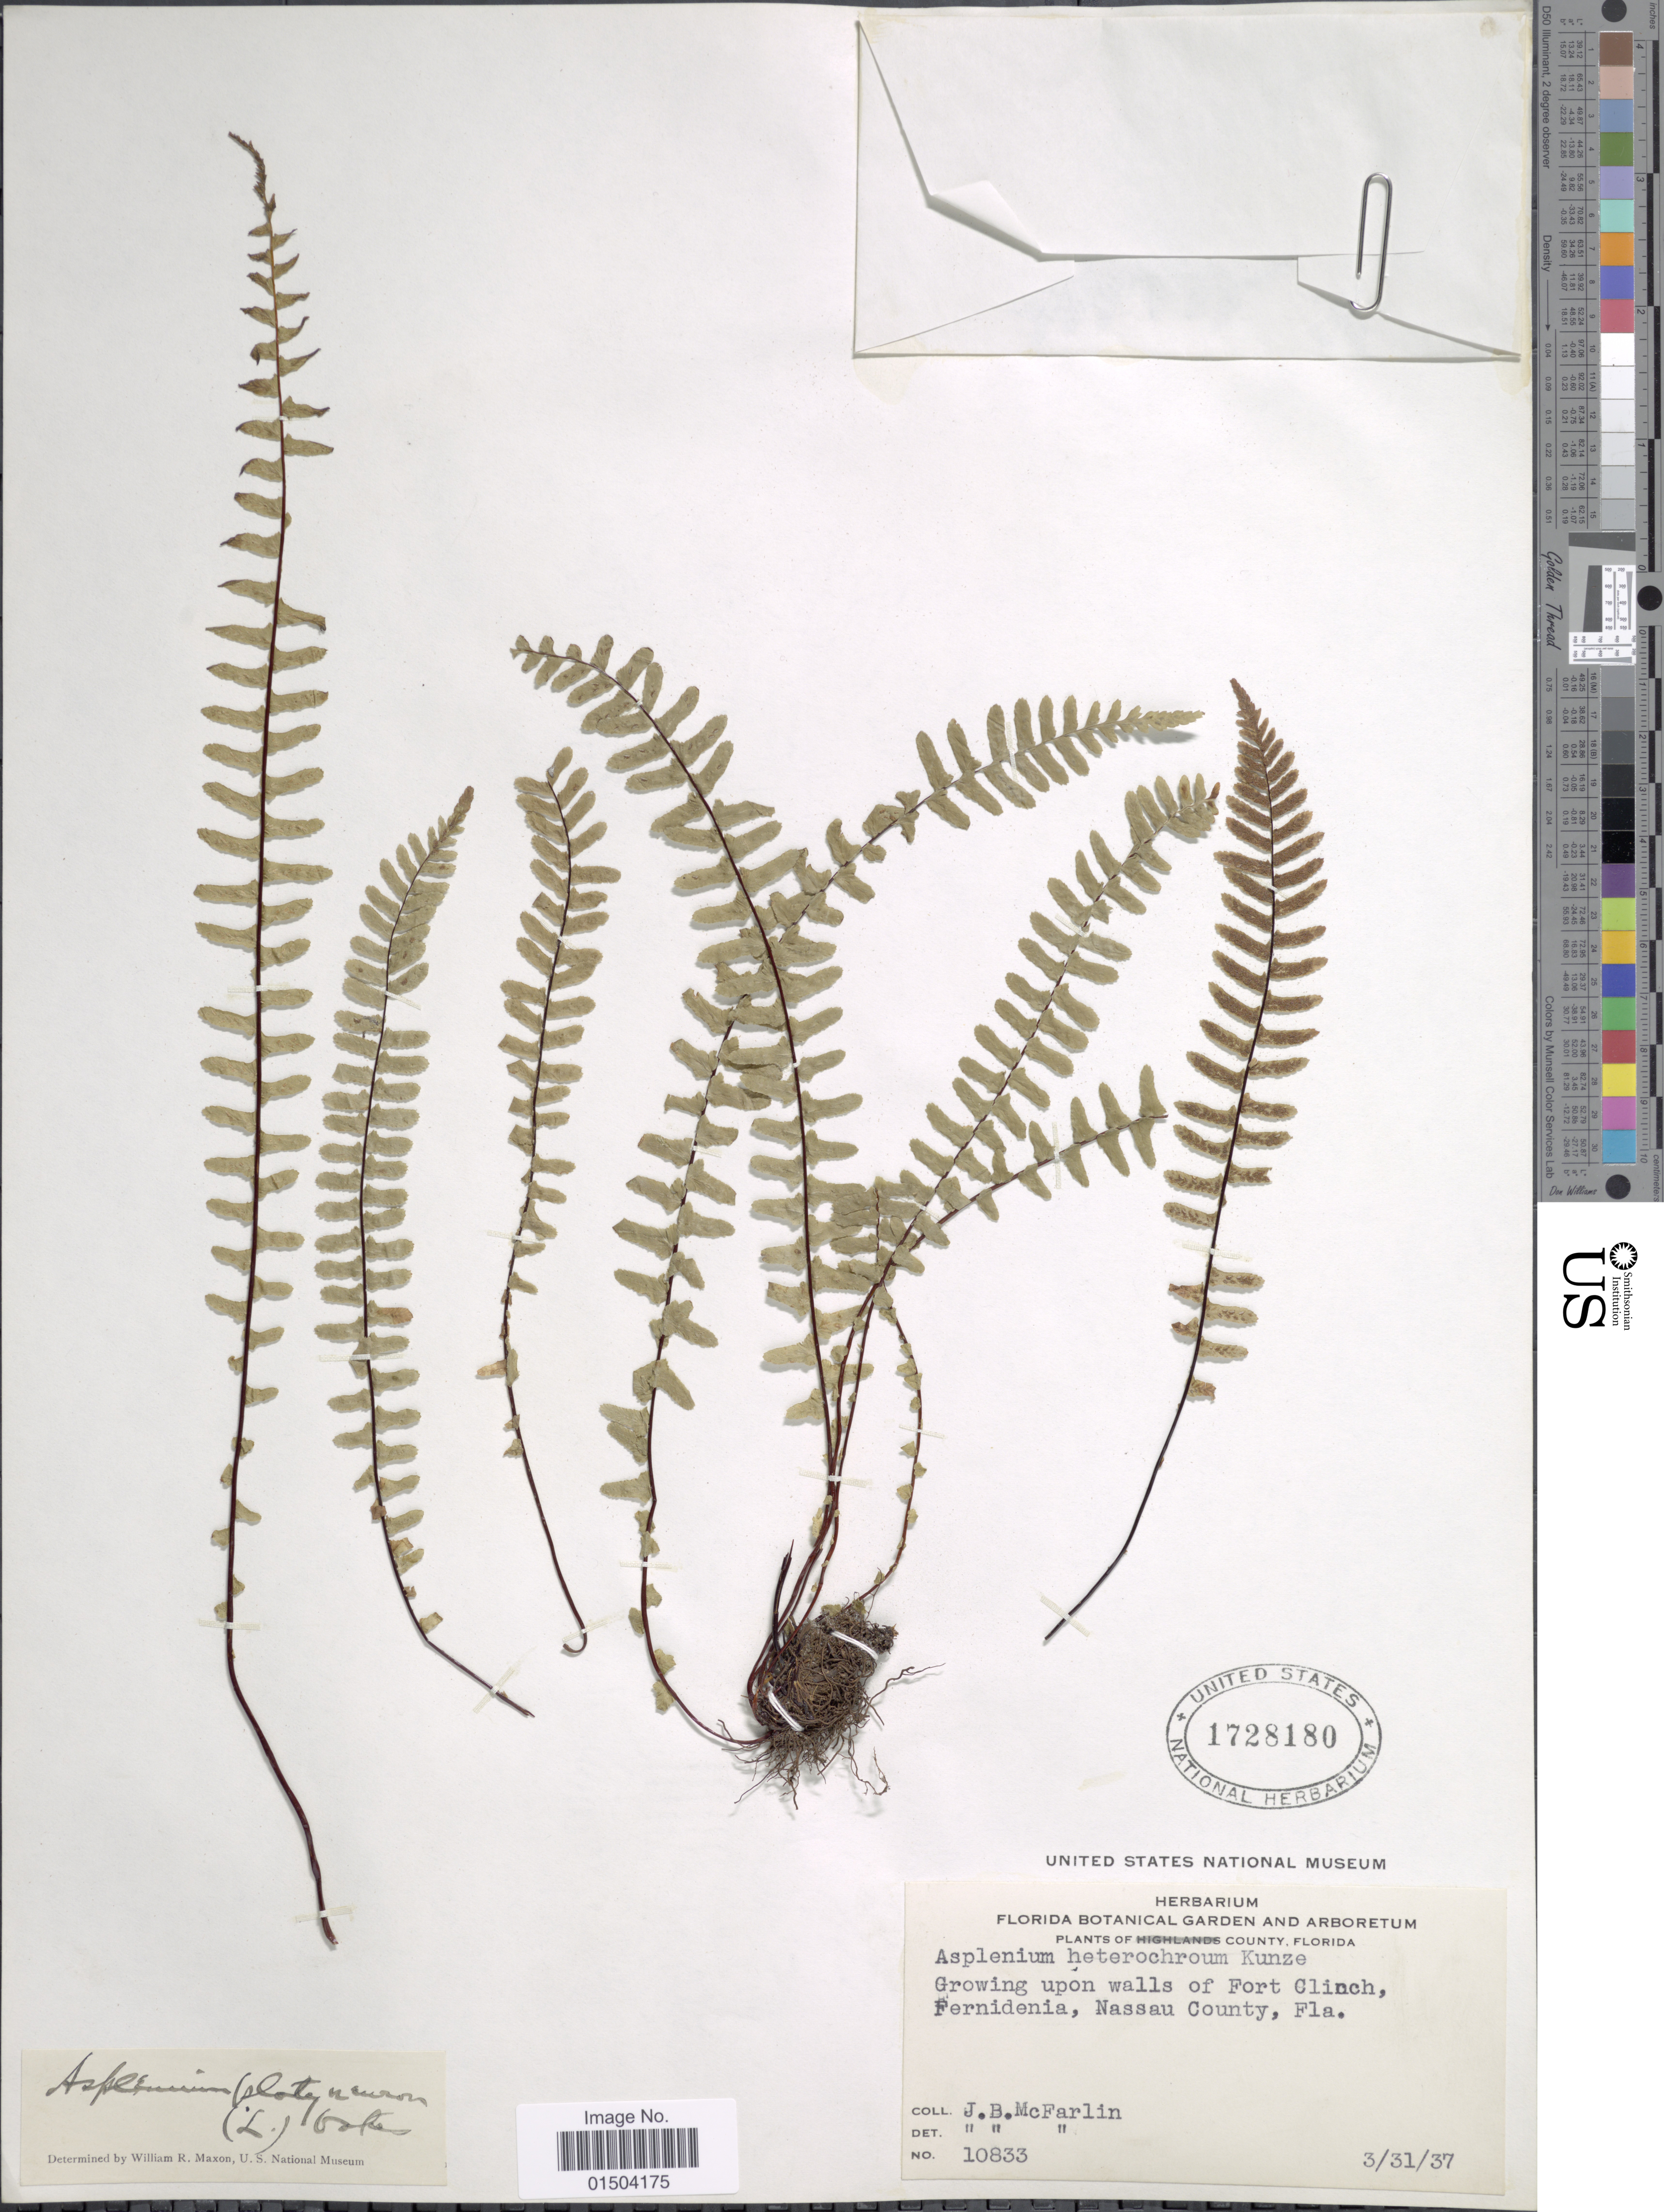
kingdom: Plantae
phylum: Tracheophyta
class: Polypodiopsida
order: Polypodiales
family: Aspleniaceae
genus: Asplenium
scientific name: Asplenium platyneuron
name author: (L.) Britton, Stearns & Poggenb.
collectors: J. McFarlin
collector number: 10833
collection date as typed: Transcribed d/m/y: 31/3/37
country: United States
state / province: Florida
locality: Growing upon walls of Fort Clinch, Fernidenia, Nassau County.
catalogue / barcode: US 1728180